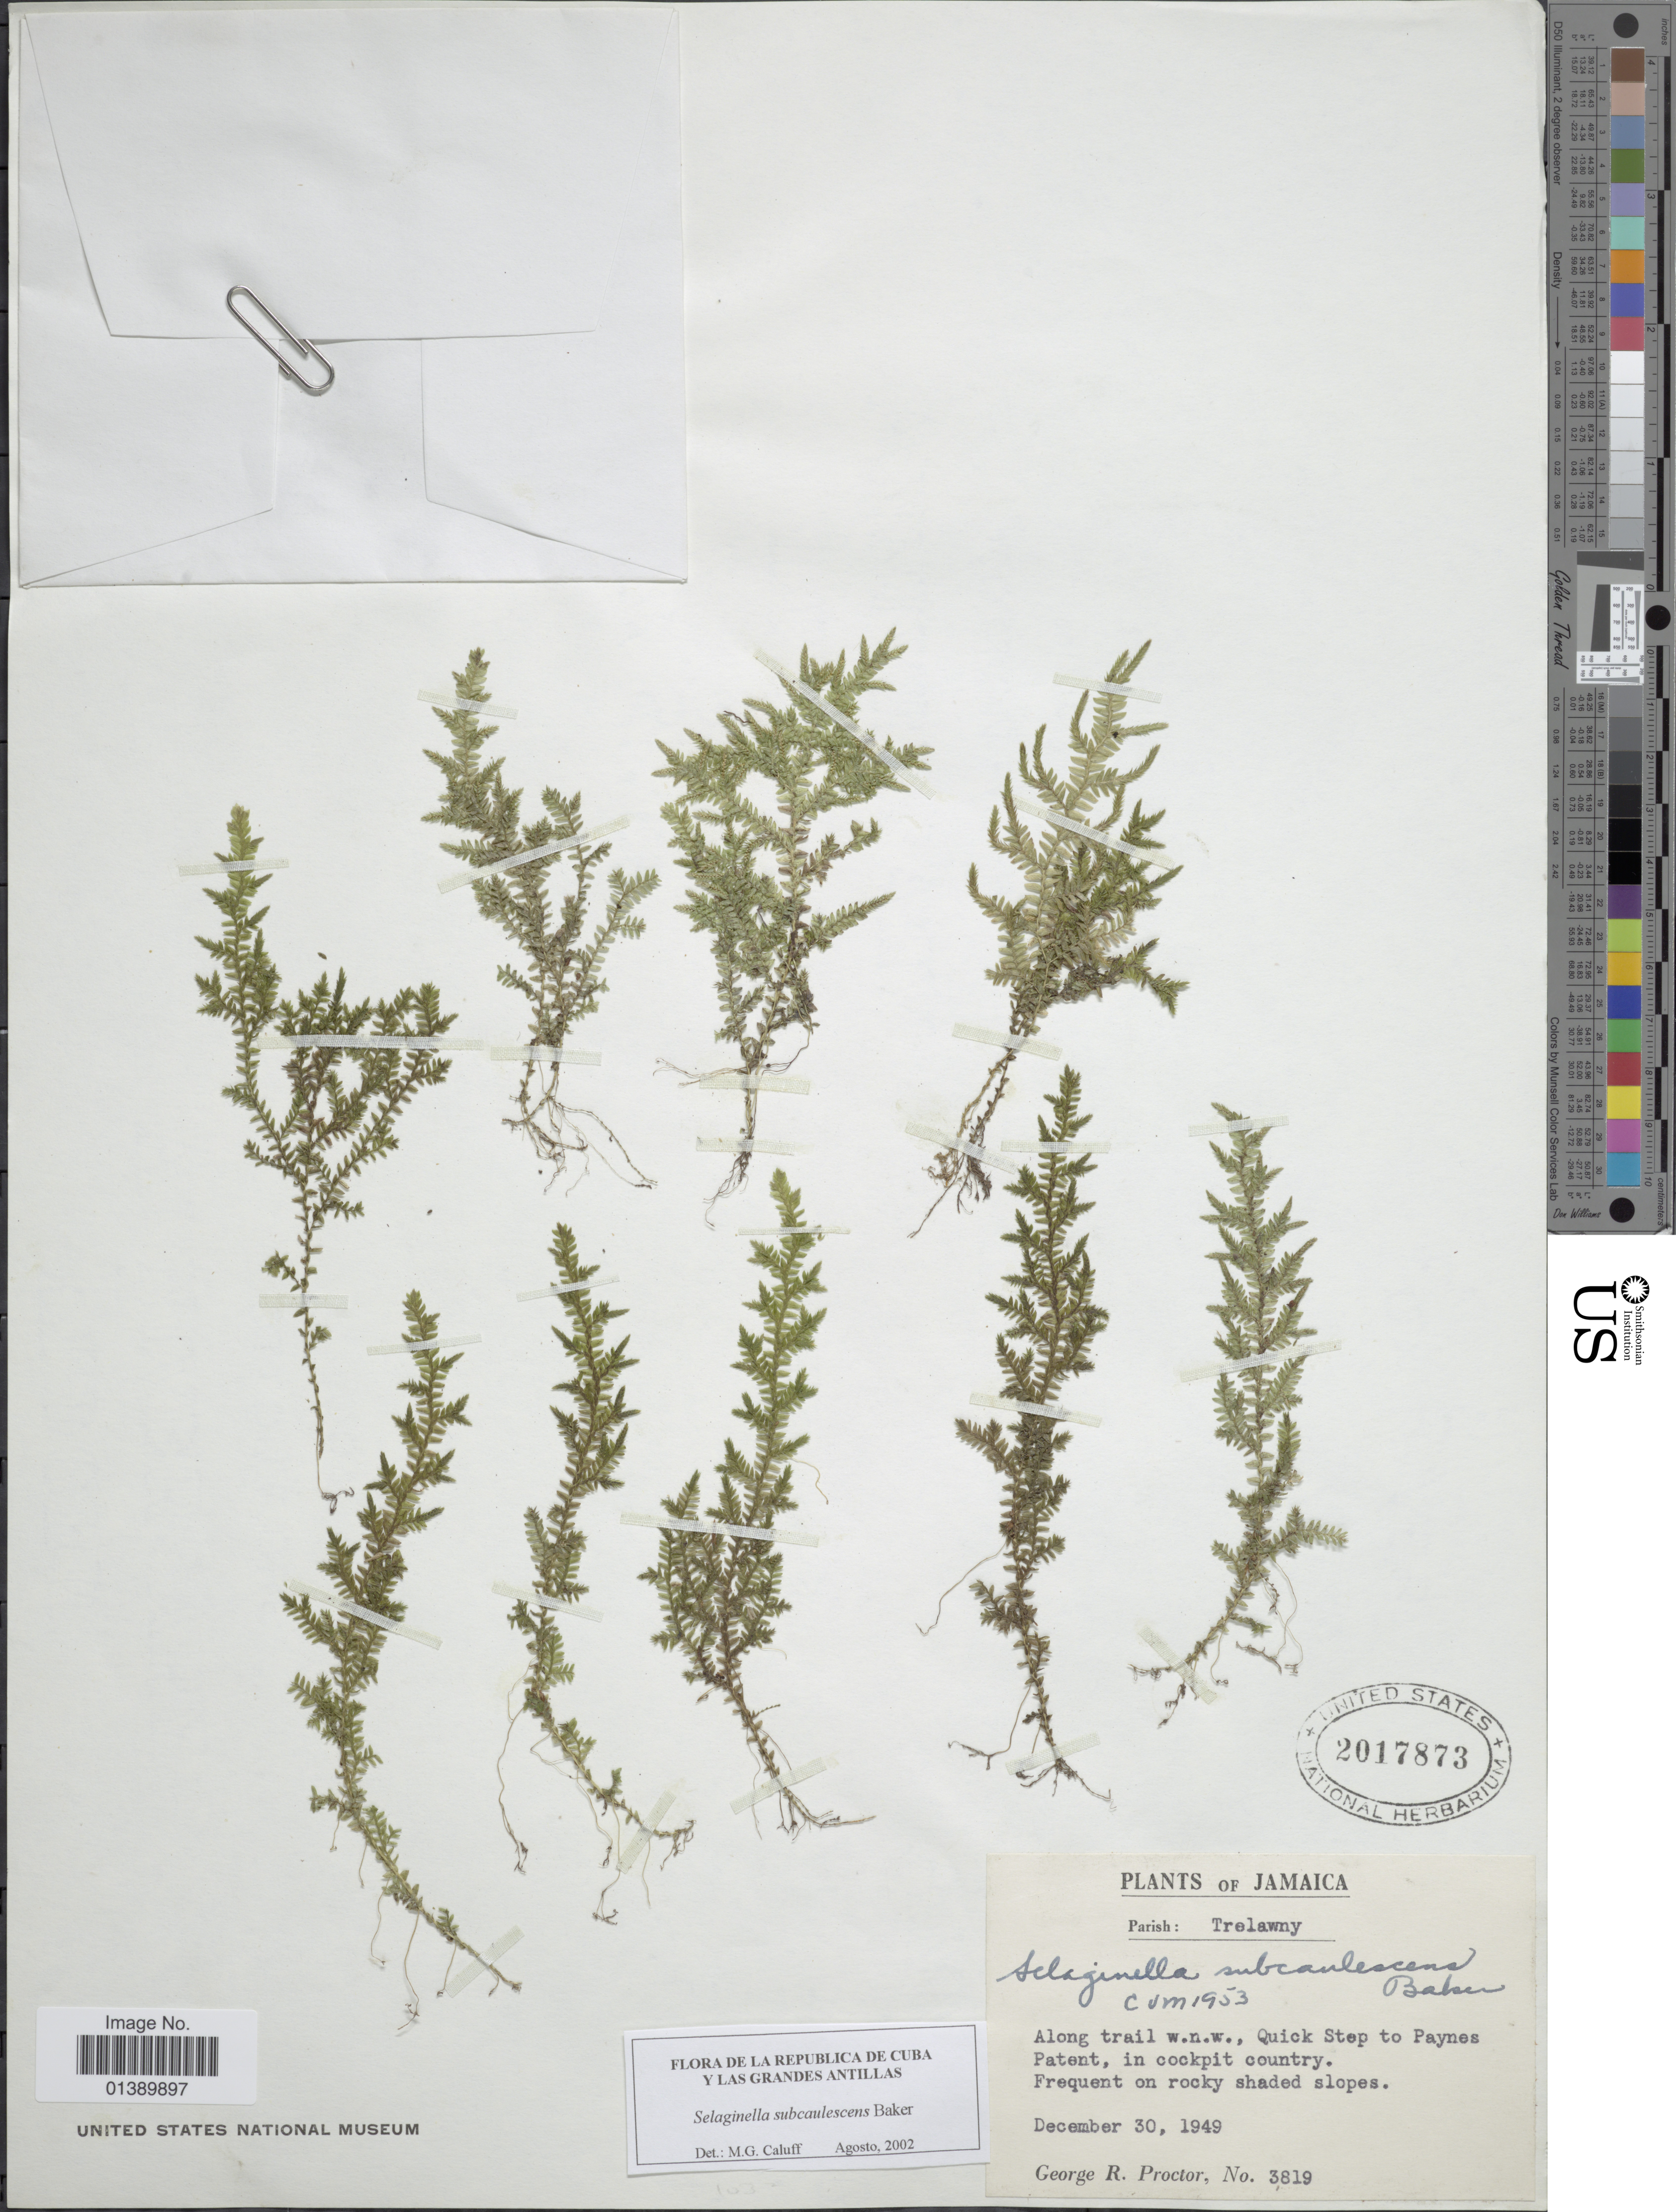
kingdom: Plantae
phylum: Tracheophyta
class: Lycopodiopsida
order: Selaginellales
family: Selaginellaceae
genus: Selaginella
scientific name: Selaginella subcaulescens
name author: Baker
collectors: G. R. Proctor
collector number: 3819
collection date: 1949-12-30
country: Jamaica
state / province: Trelawny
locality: Along trail w.n.w., QUick Step to Paynes Paten, in cockpit country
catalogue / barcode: US 2017873